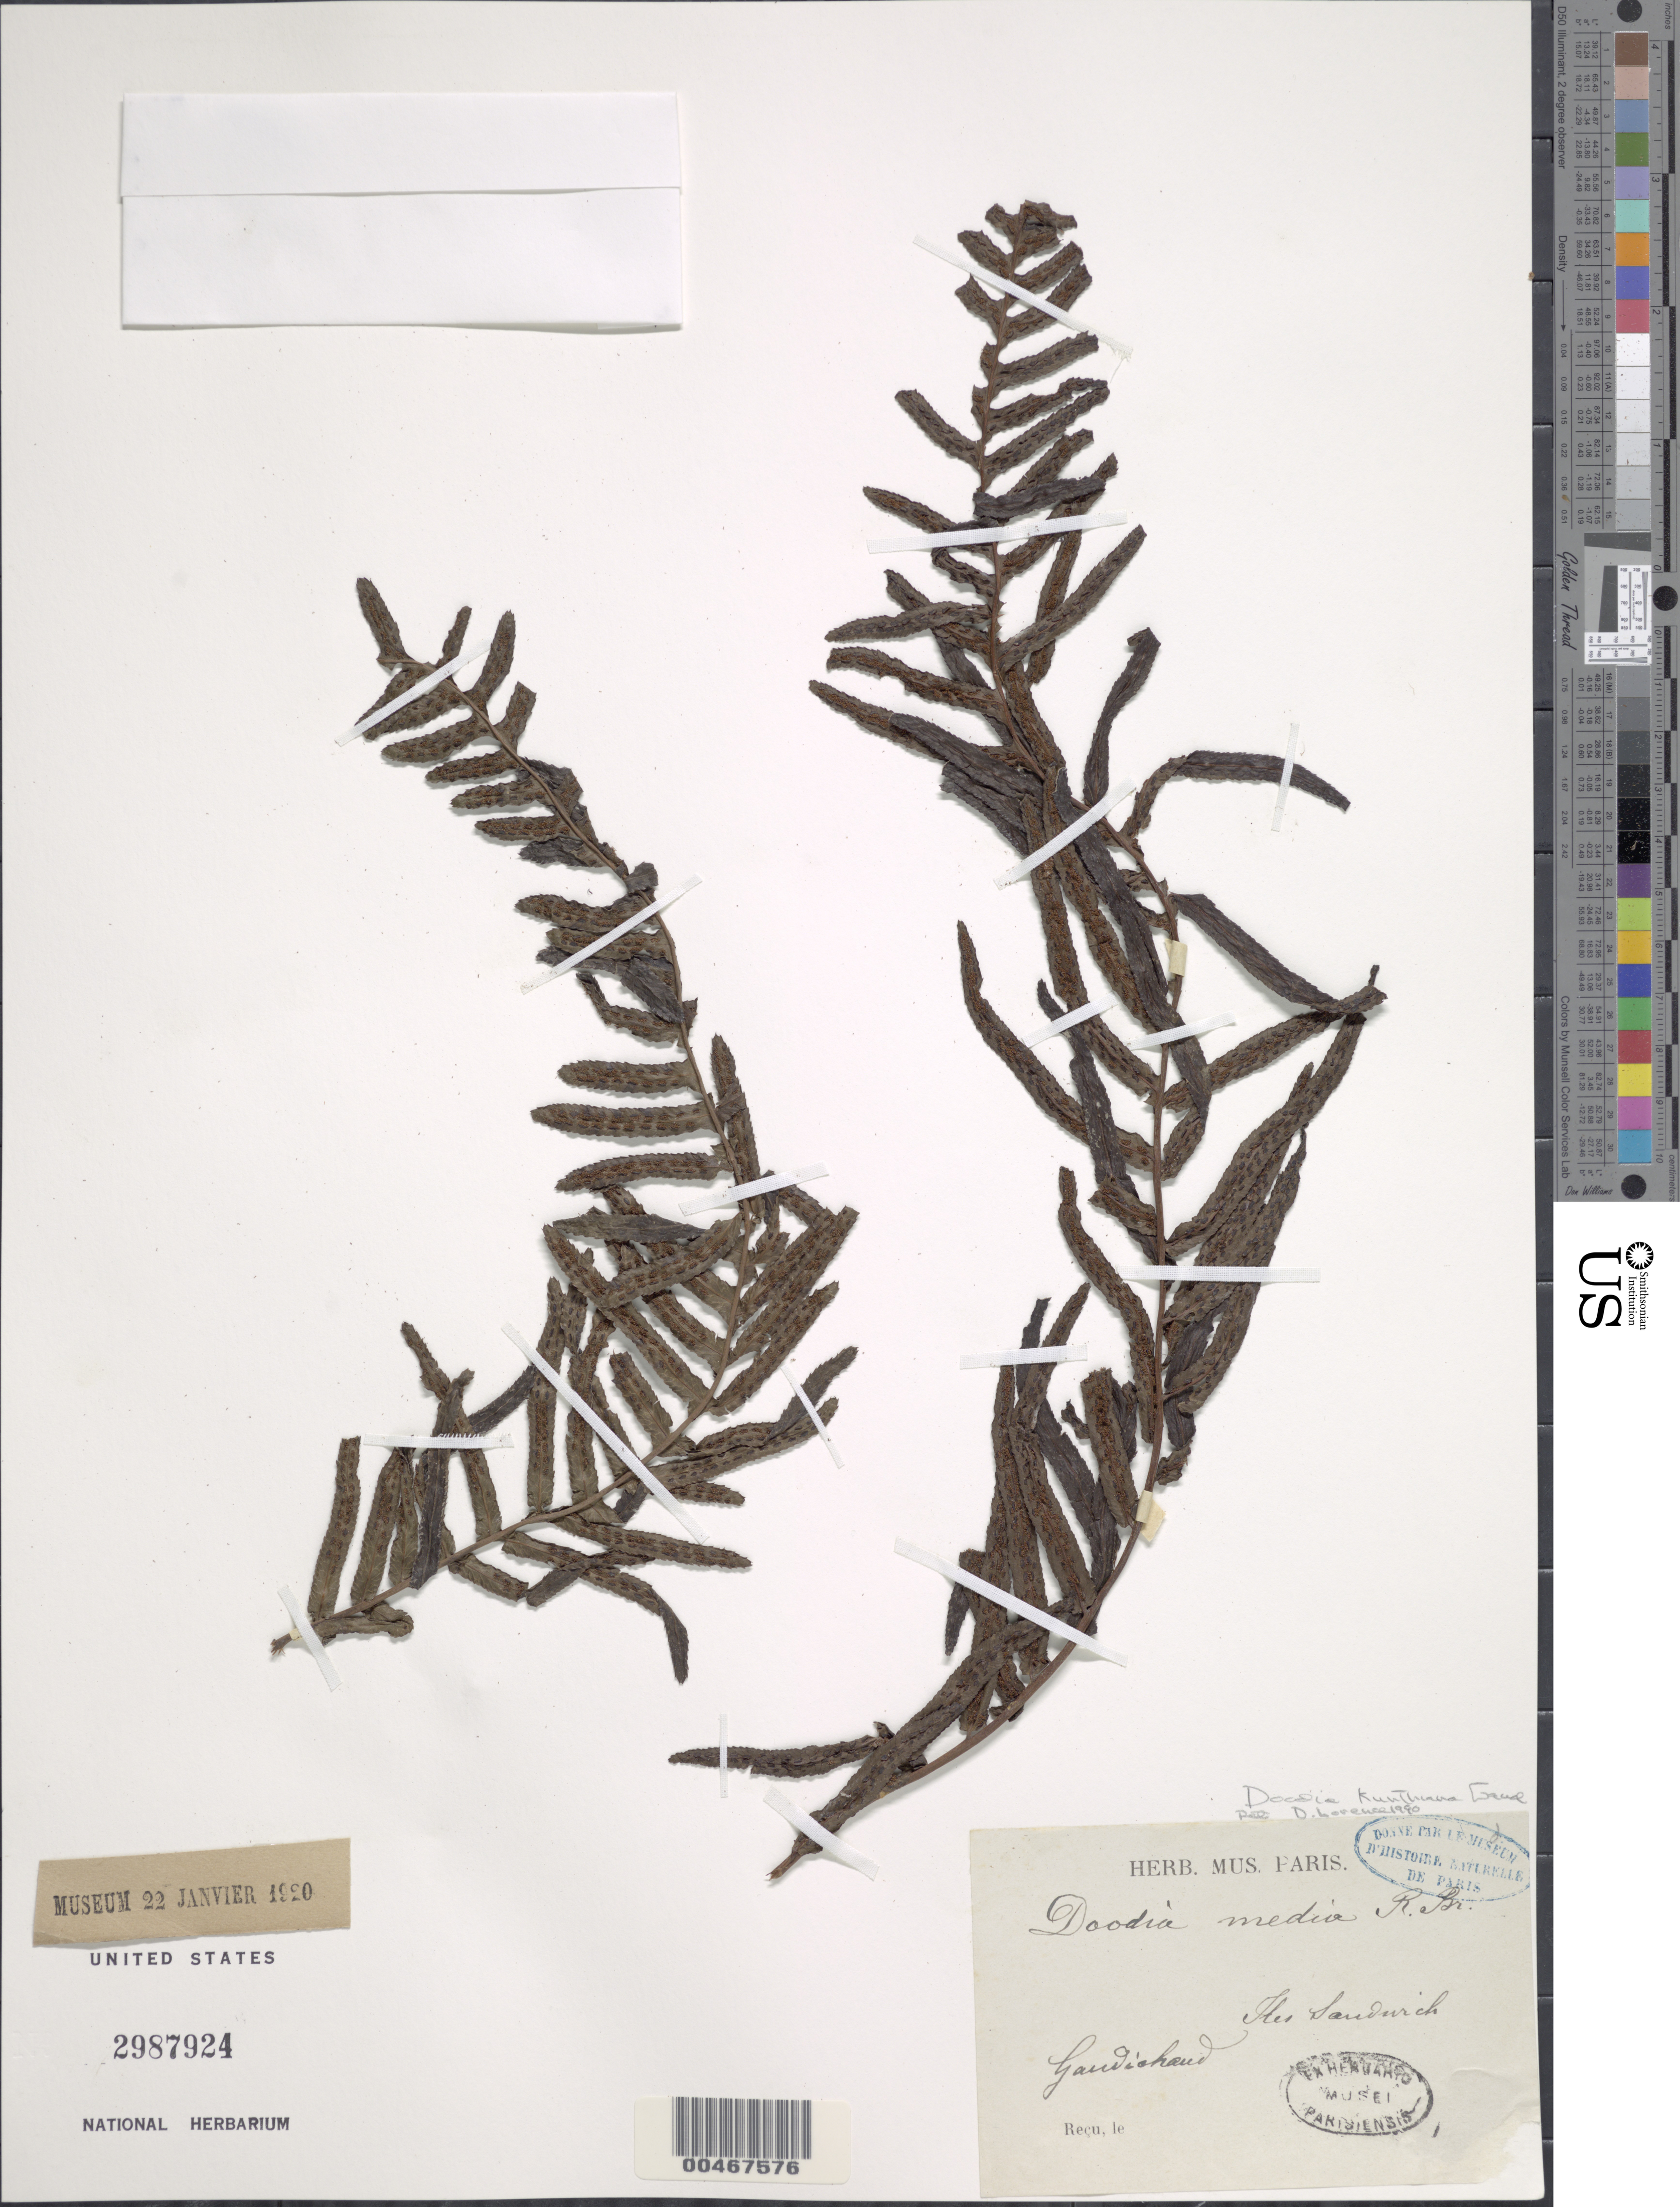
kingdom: Plantae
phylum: Tracheophyta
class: Polypodiopsida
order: Polypodiales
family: Blechnaceae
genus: Doodia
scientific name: Doodia kunthiana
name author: Gaudich.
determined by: Wagner, W. L., (BOT), Smithsonian Institution - National Museum of Natural History (UNITED STATES)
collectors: C. Gaudichaud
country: United States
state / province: Hawaii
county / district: Kauai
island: Kaua'i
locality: Iles Sandwich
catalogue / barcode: US 2987924